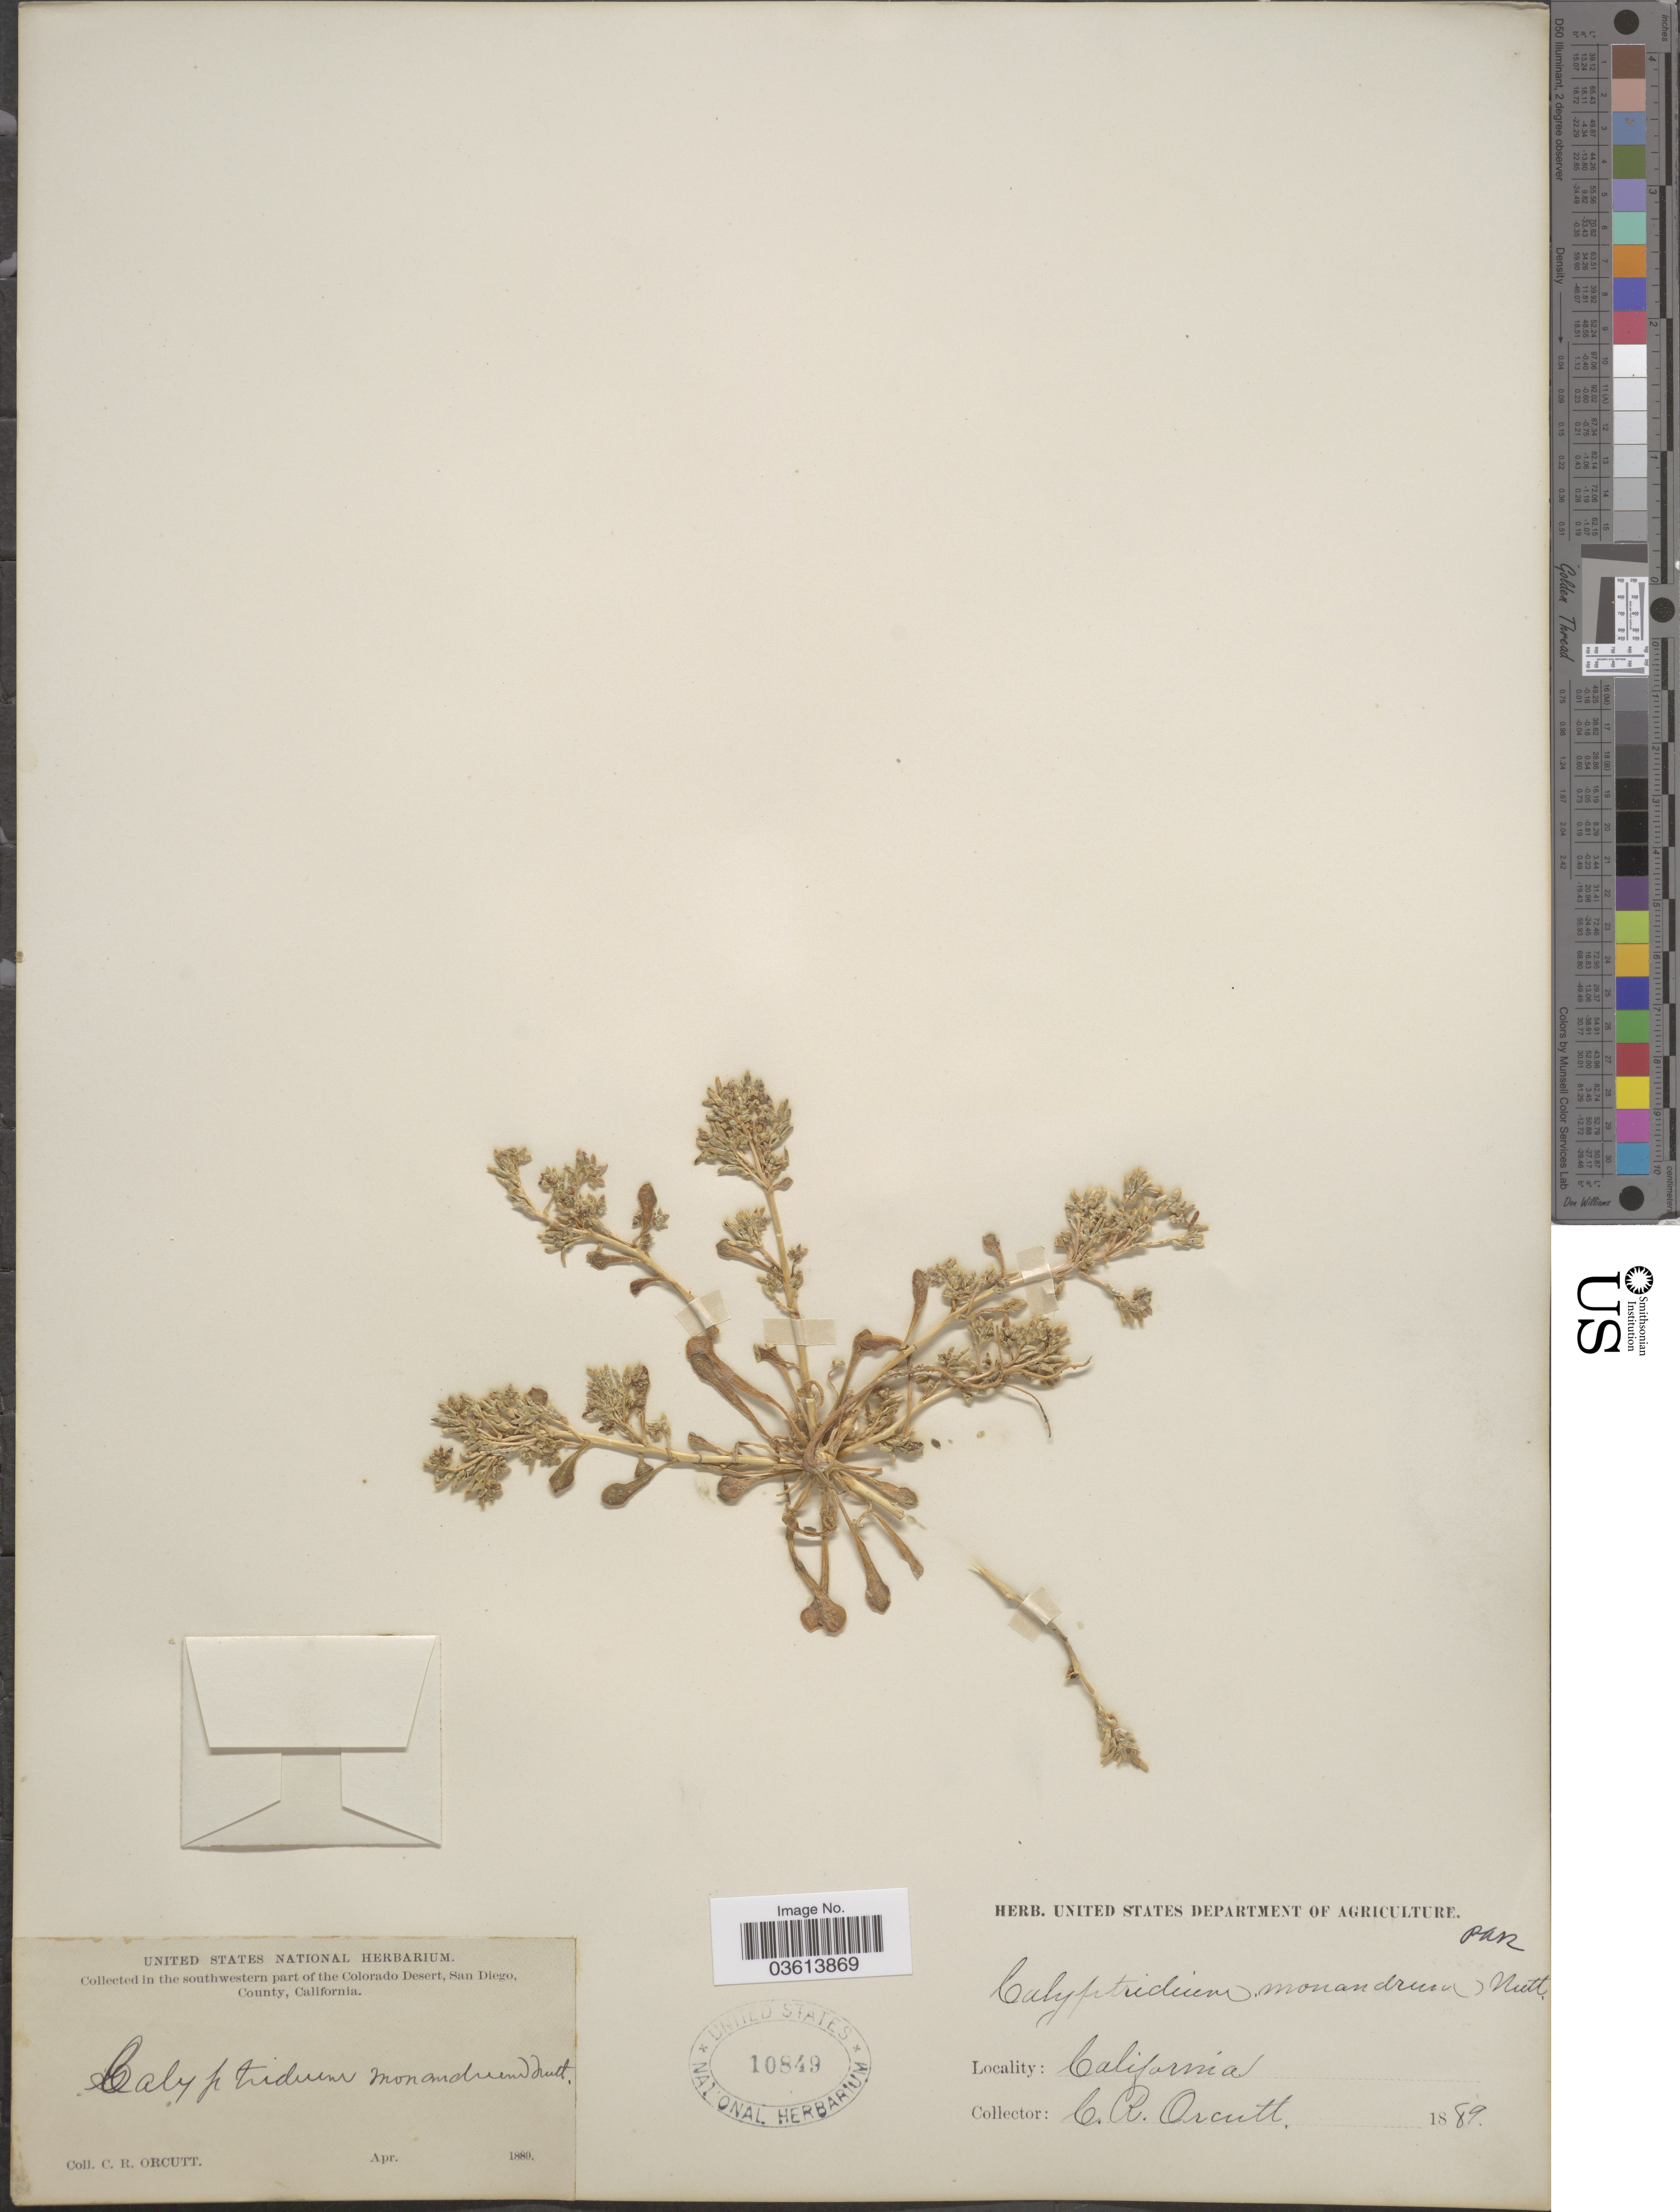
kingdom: Plantae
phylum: Tracheophyta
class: Magnoliopsida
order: Caryophyllales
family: Montiaceae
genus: Calyptridium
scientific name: Calyptridium monandrum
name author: (Nutt.) Nutt.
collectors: C. R. Orcutt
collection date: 1889-04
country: United States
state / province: California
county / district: San Diego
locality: Southwestern part of the Colorado Desert, San Diego County.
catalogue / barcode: US 10849